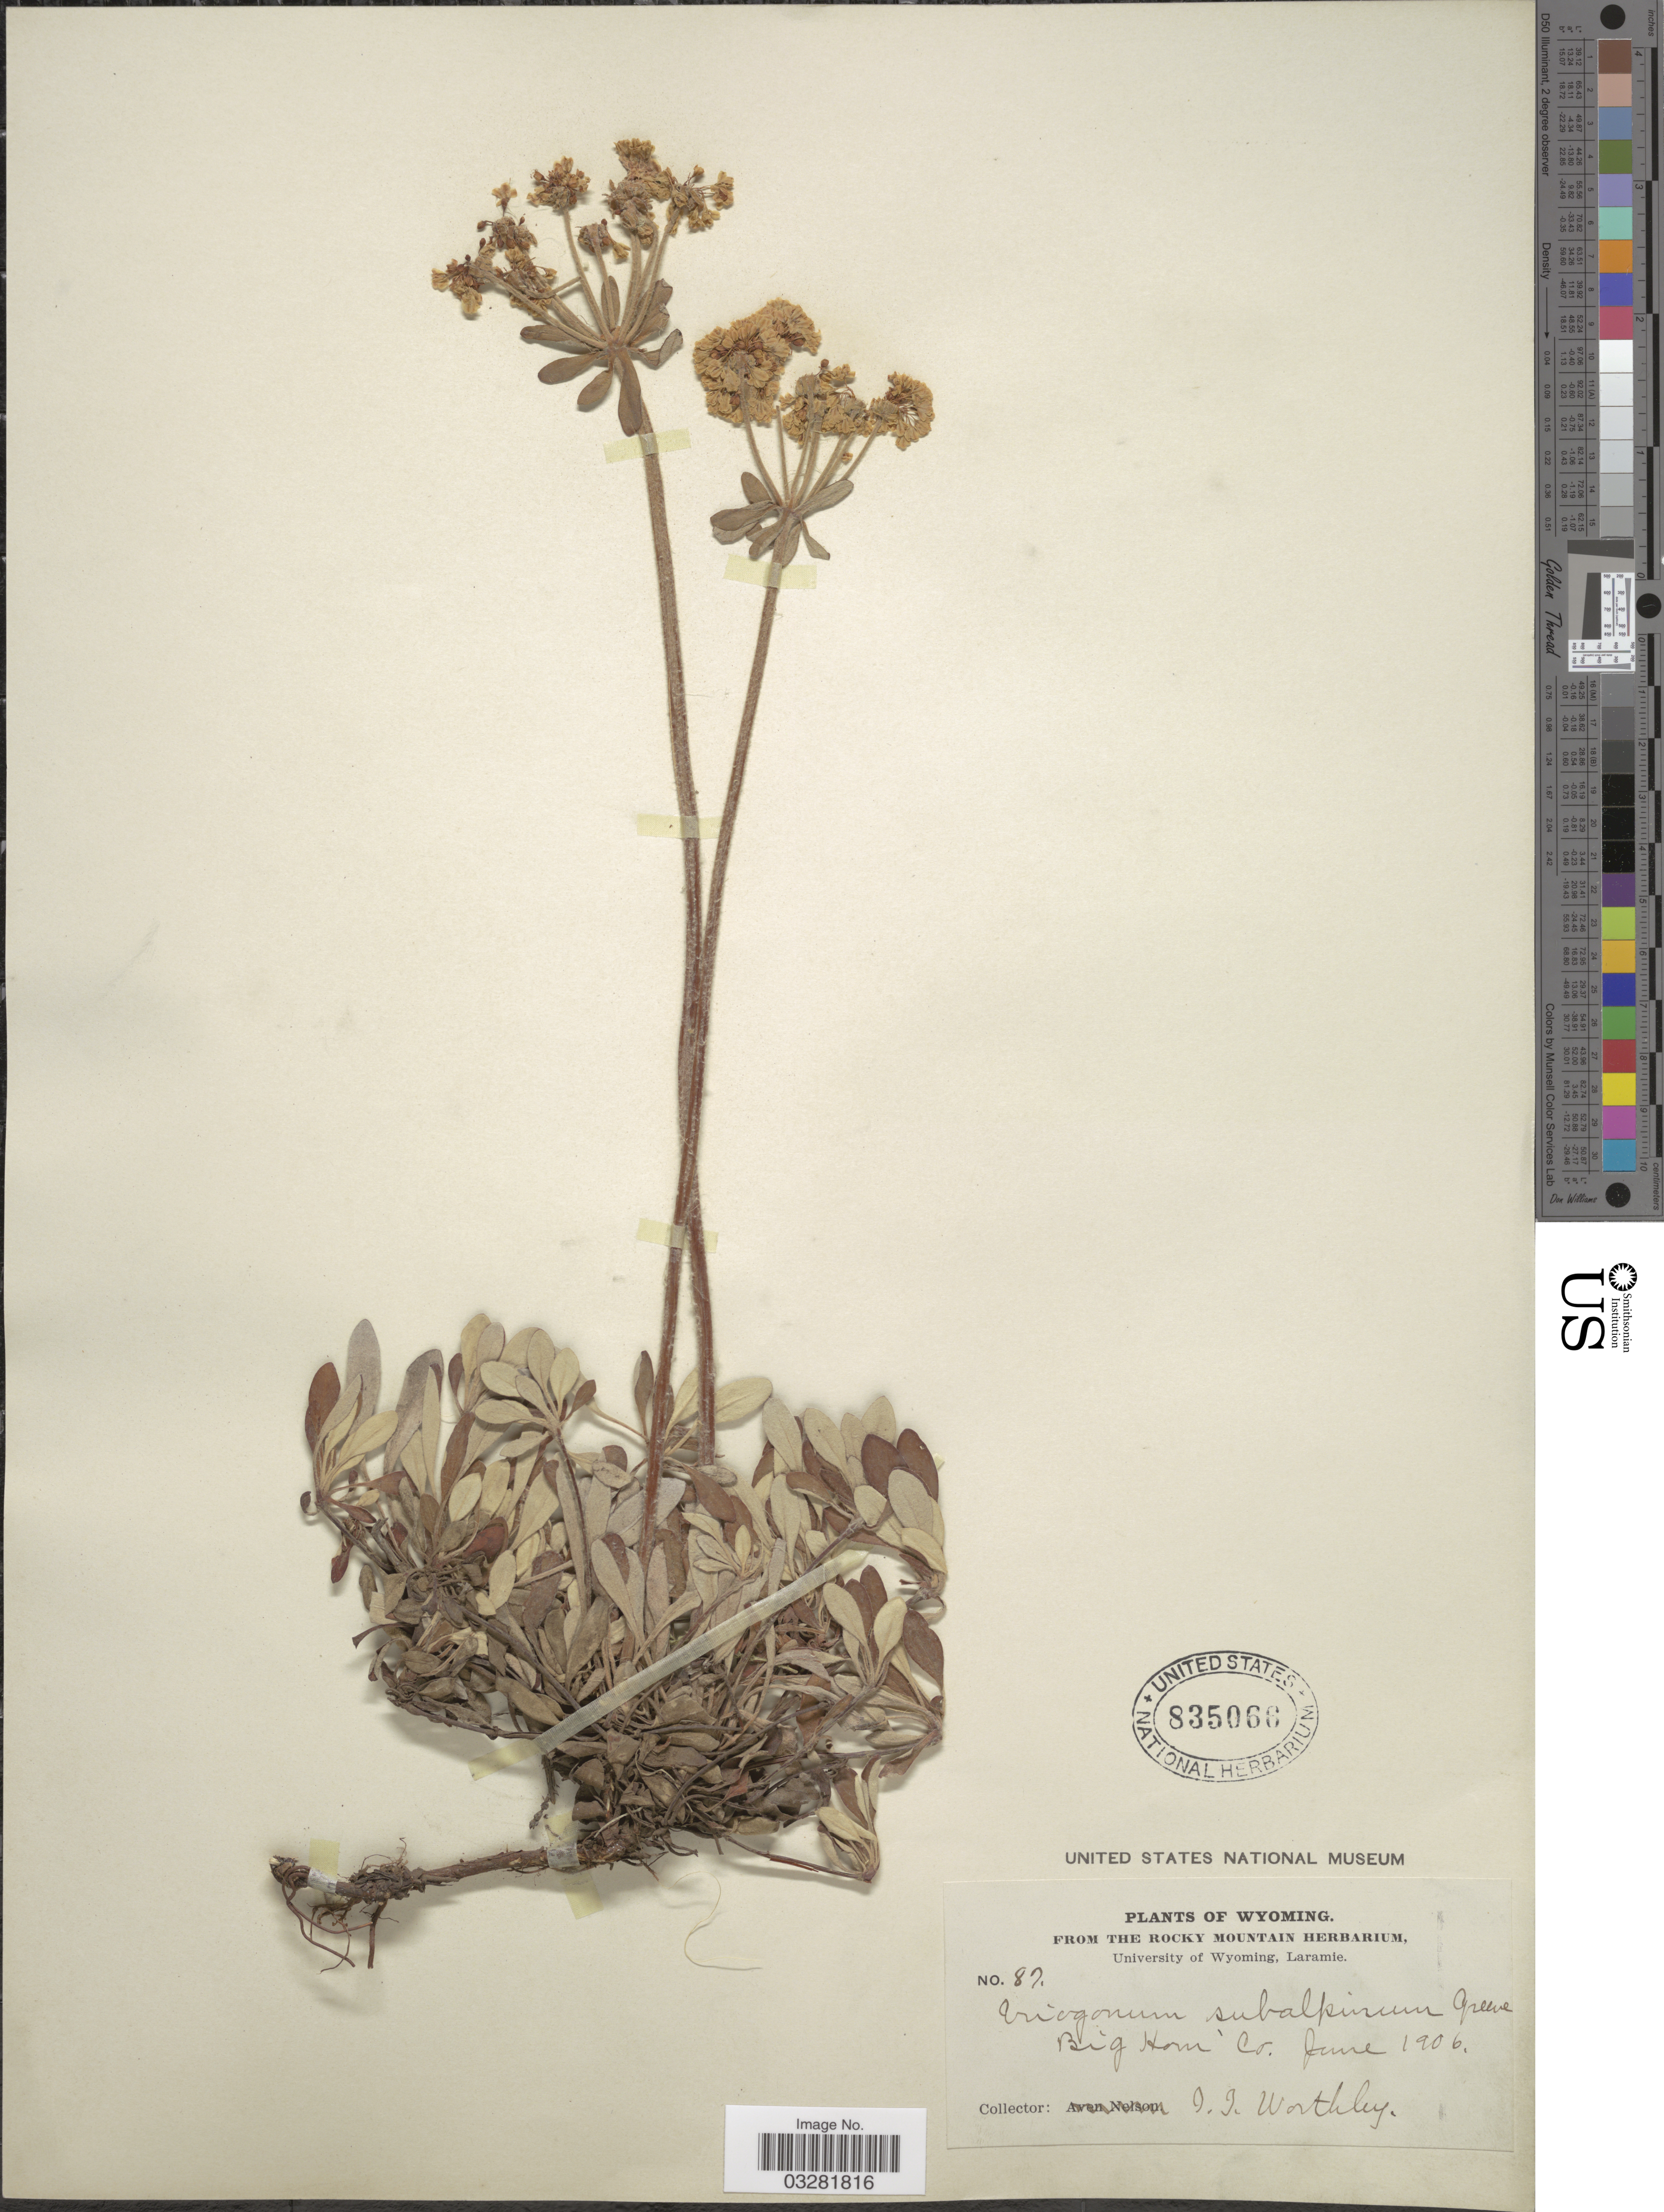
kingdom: Plantae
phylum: Tracheophyta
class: Magnoliopsida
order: Caryophyllales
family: Polygonaceae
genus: Eriogonum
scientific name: Eriogonum umbellatum var. subalpinum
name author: M.E. Jones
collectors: J. Worthley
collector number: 87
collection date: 1906-06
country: United States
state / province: Wyoming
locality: Big Horn Co.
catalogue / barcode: US 835066